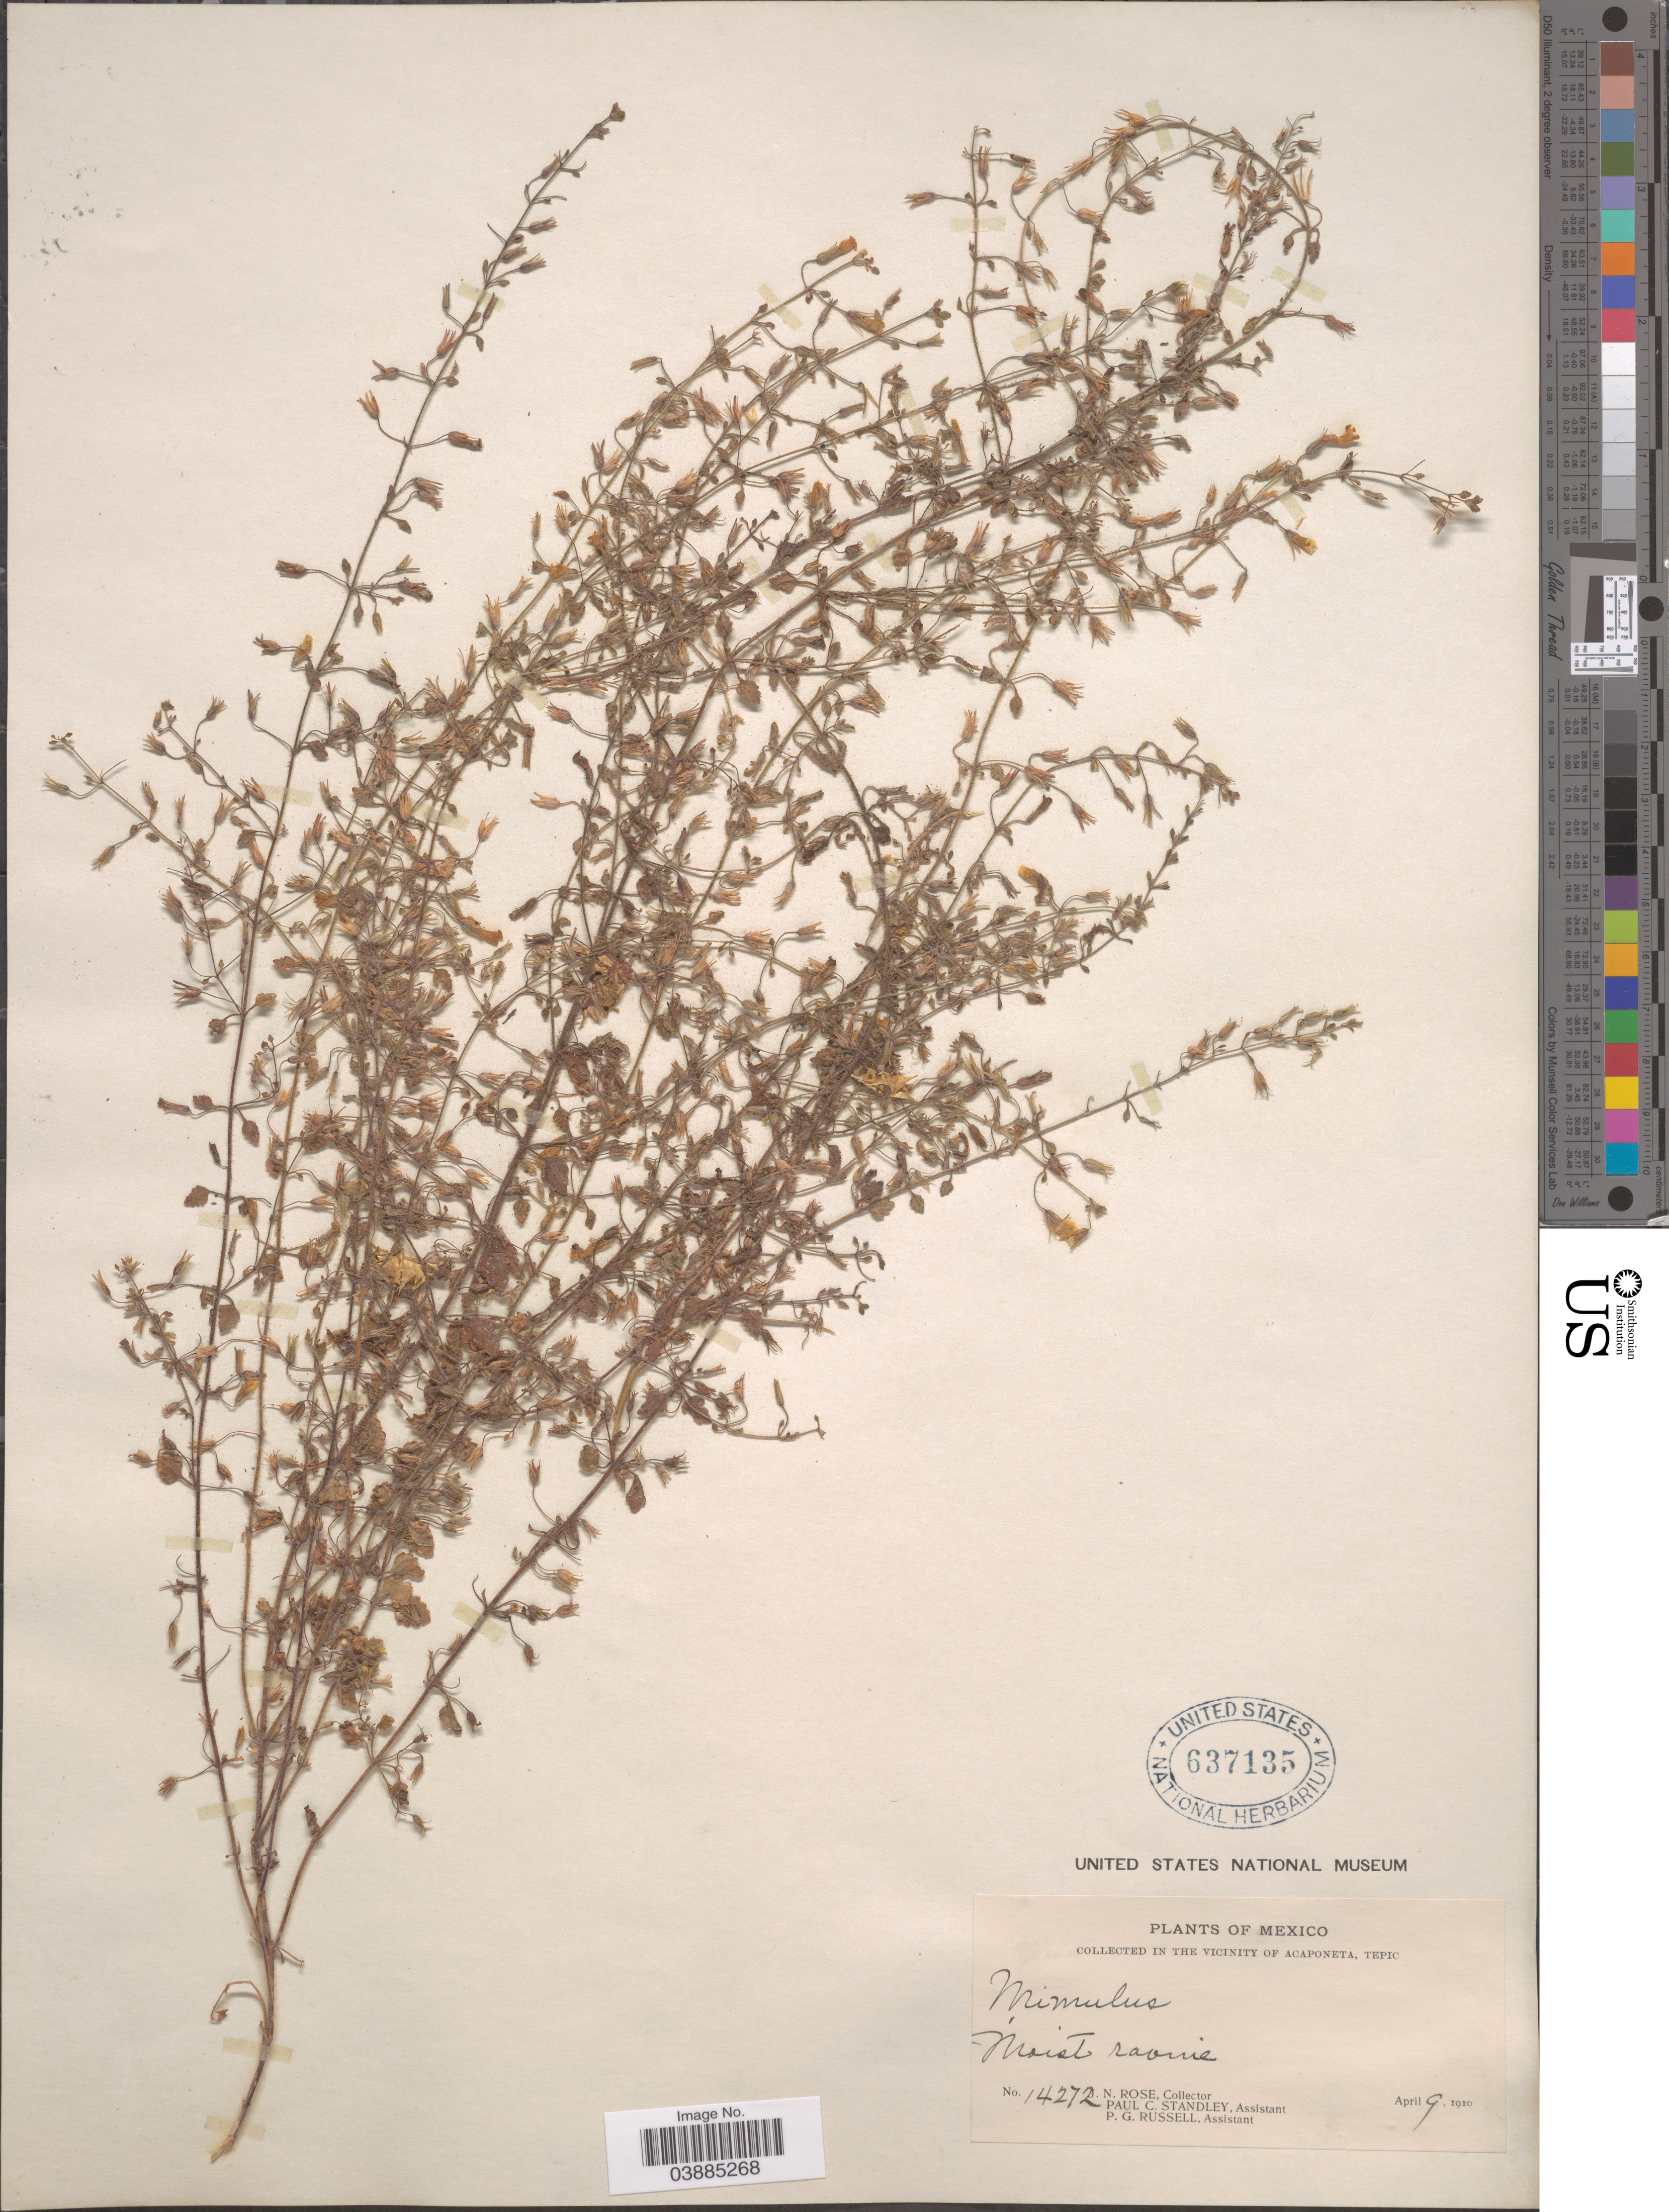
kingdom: Plantae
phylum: Tracheophyta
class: Magnoliopsida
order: Lamiales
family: Plantaginaceae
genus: Stemodia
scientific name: Stemodia parviflora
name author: W.T. Aiton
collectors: J. N. Rose, P. C. Standley & P. G. Russell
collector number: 14272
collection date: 1910-04-09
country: Mexico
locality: In the vicinity of Acaponeta, Tepic.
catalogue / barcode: US 637135